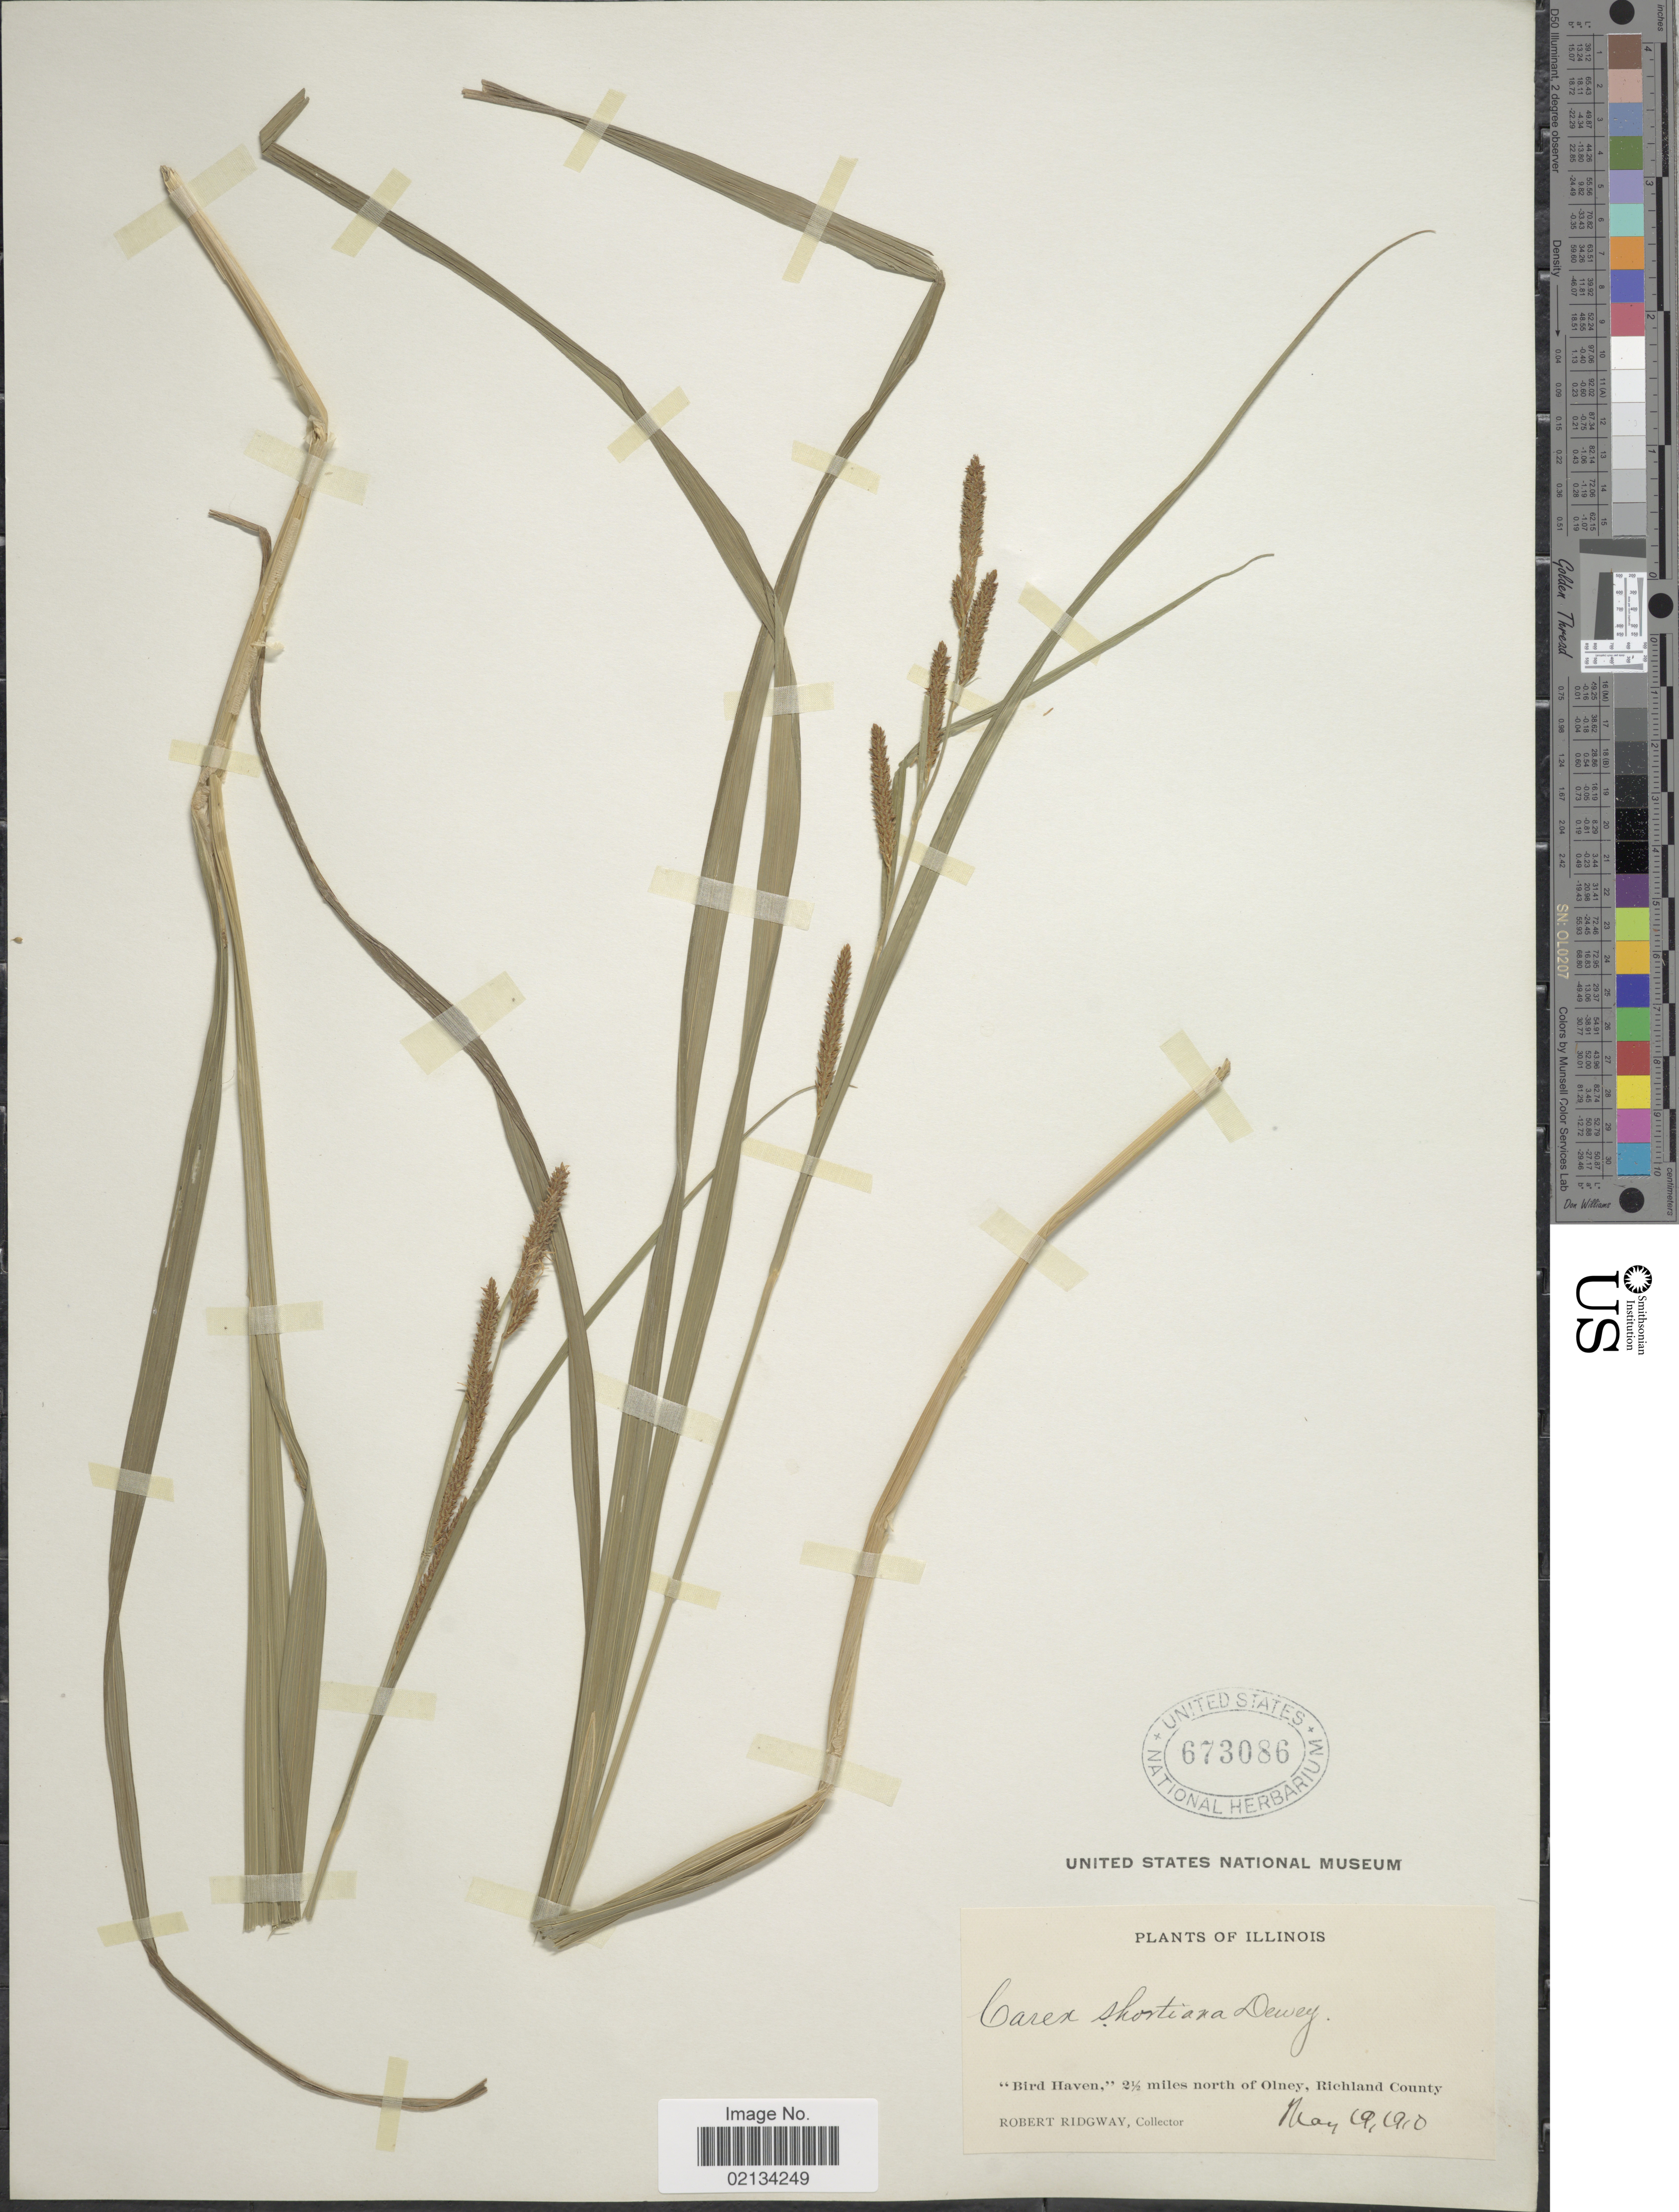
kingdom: Plantae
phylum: Tracheophyta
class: Liliopsida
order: Poales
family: Cyperaceae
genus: Carex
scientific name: Carex shortiana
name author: Dewey & Torr.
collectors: R. Ridgway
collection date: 1910-05-19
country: United States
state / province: Illinois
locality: Bird Haven,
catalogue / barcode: US 673086